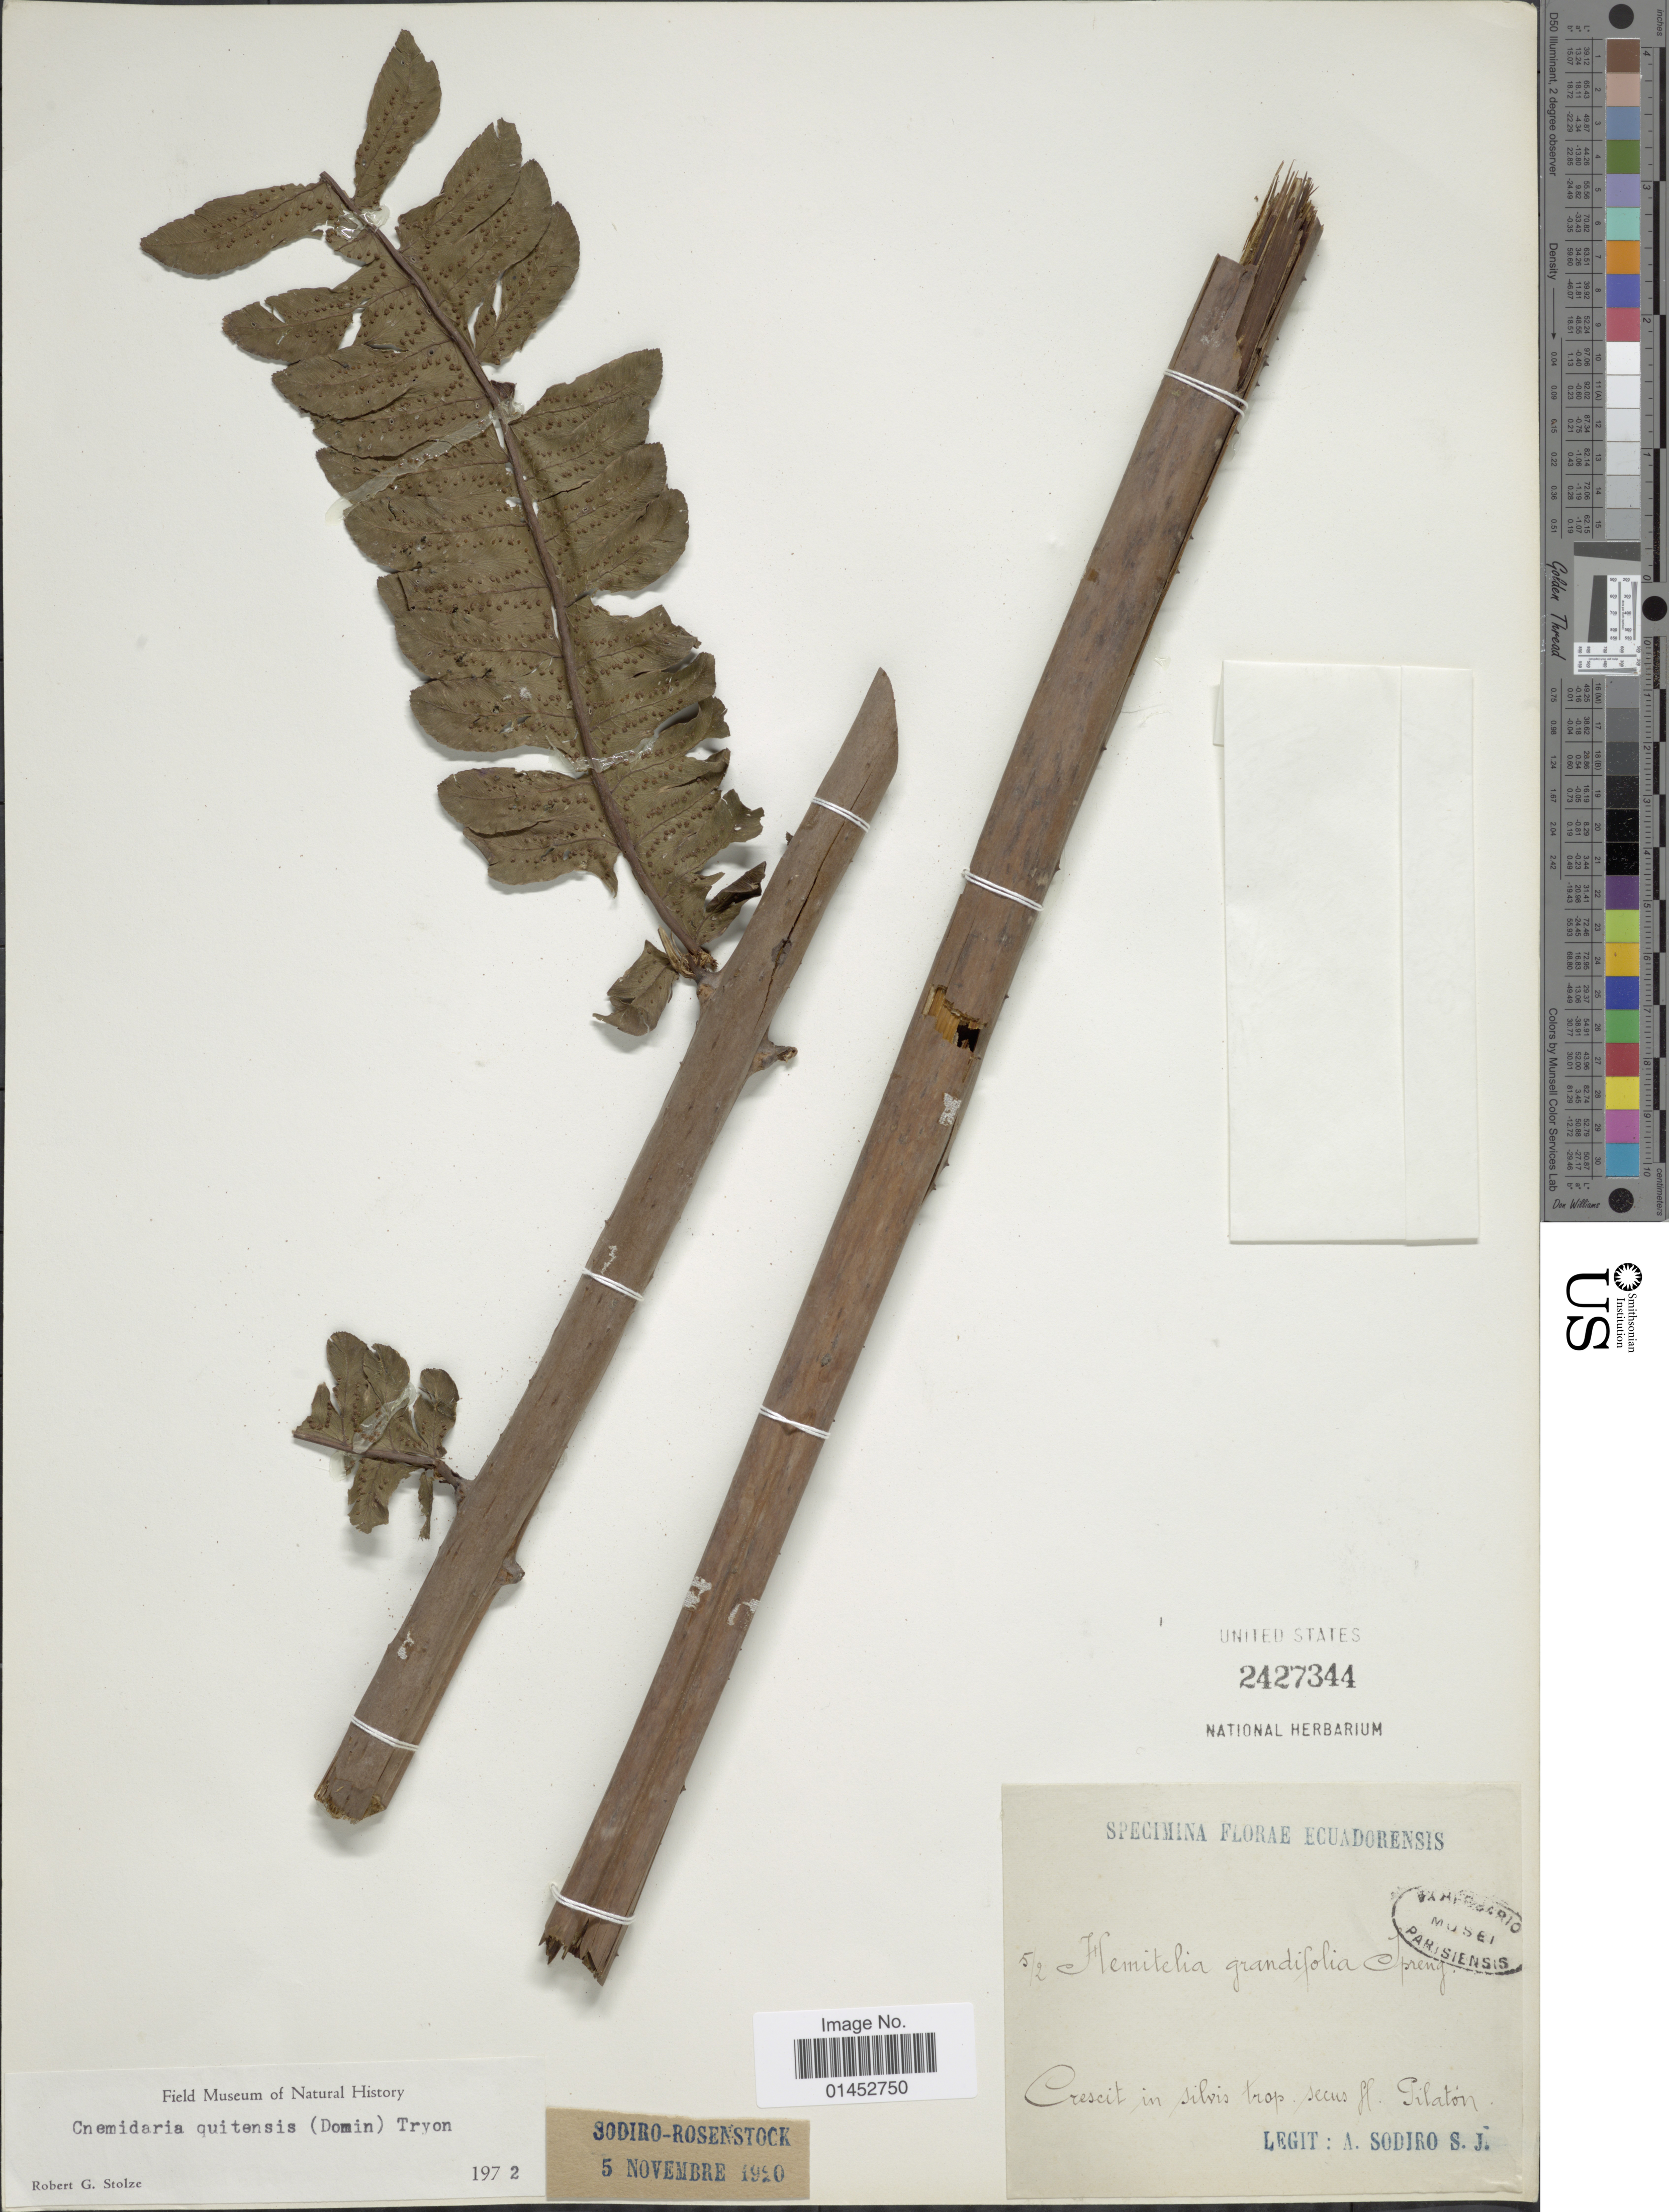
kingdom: Plantae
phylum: Tracheophyta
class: Polypodiopsida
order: Cyatheales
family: Cyatheaceae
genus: Cyathea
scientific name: Cyathea quitensis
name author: C. Chr.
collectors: A. Sodiro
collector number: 512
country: Ecuador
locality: Pilatón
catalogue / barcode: US 2427344